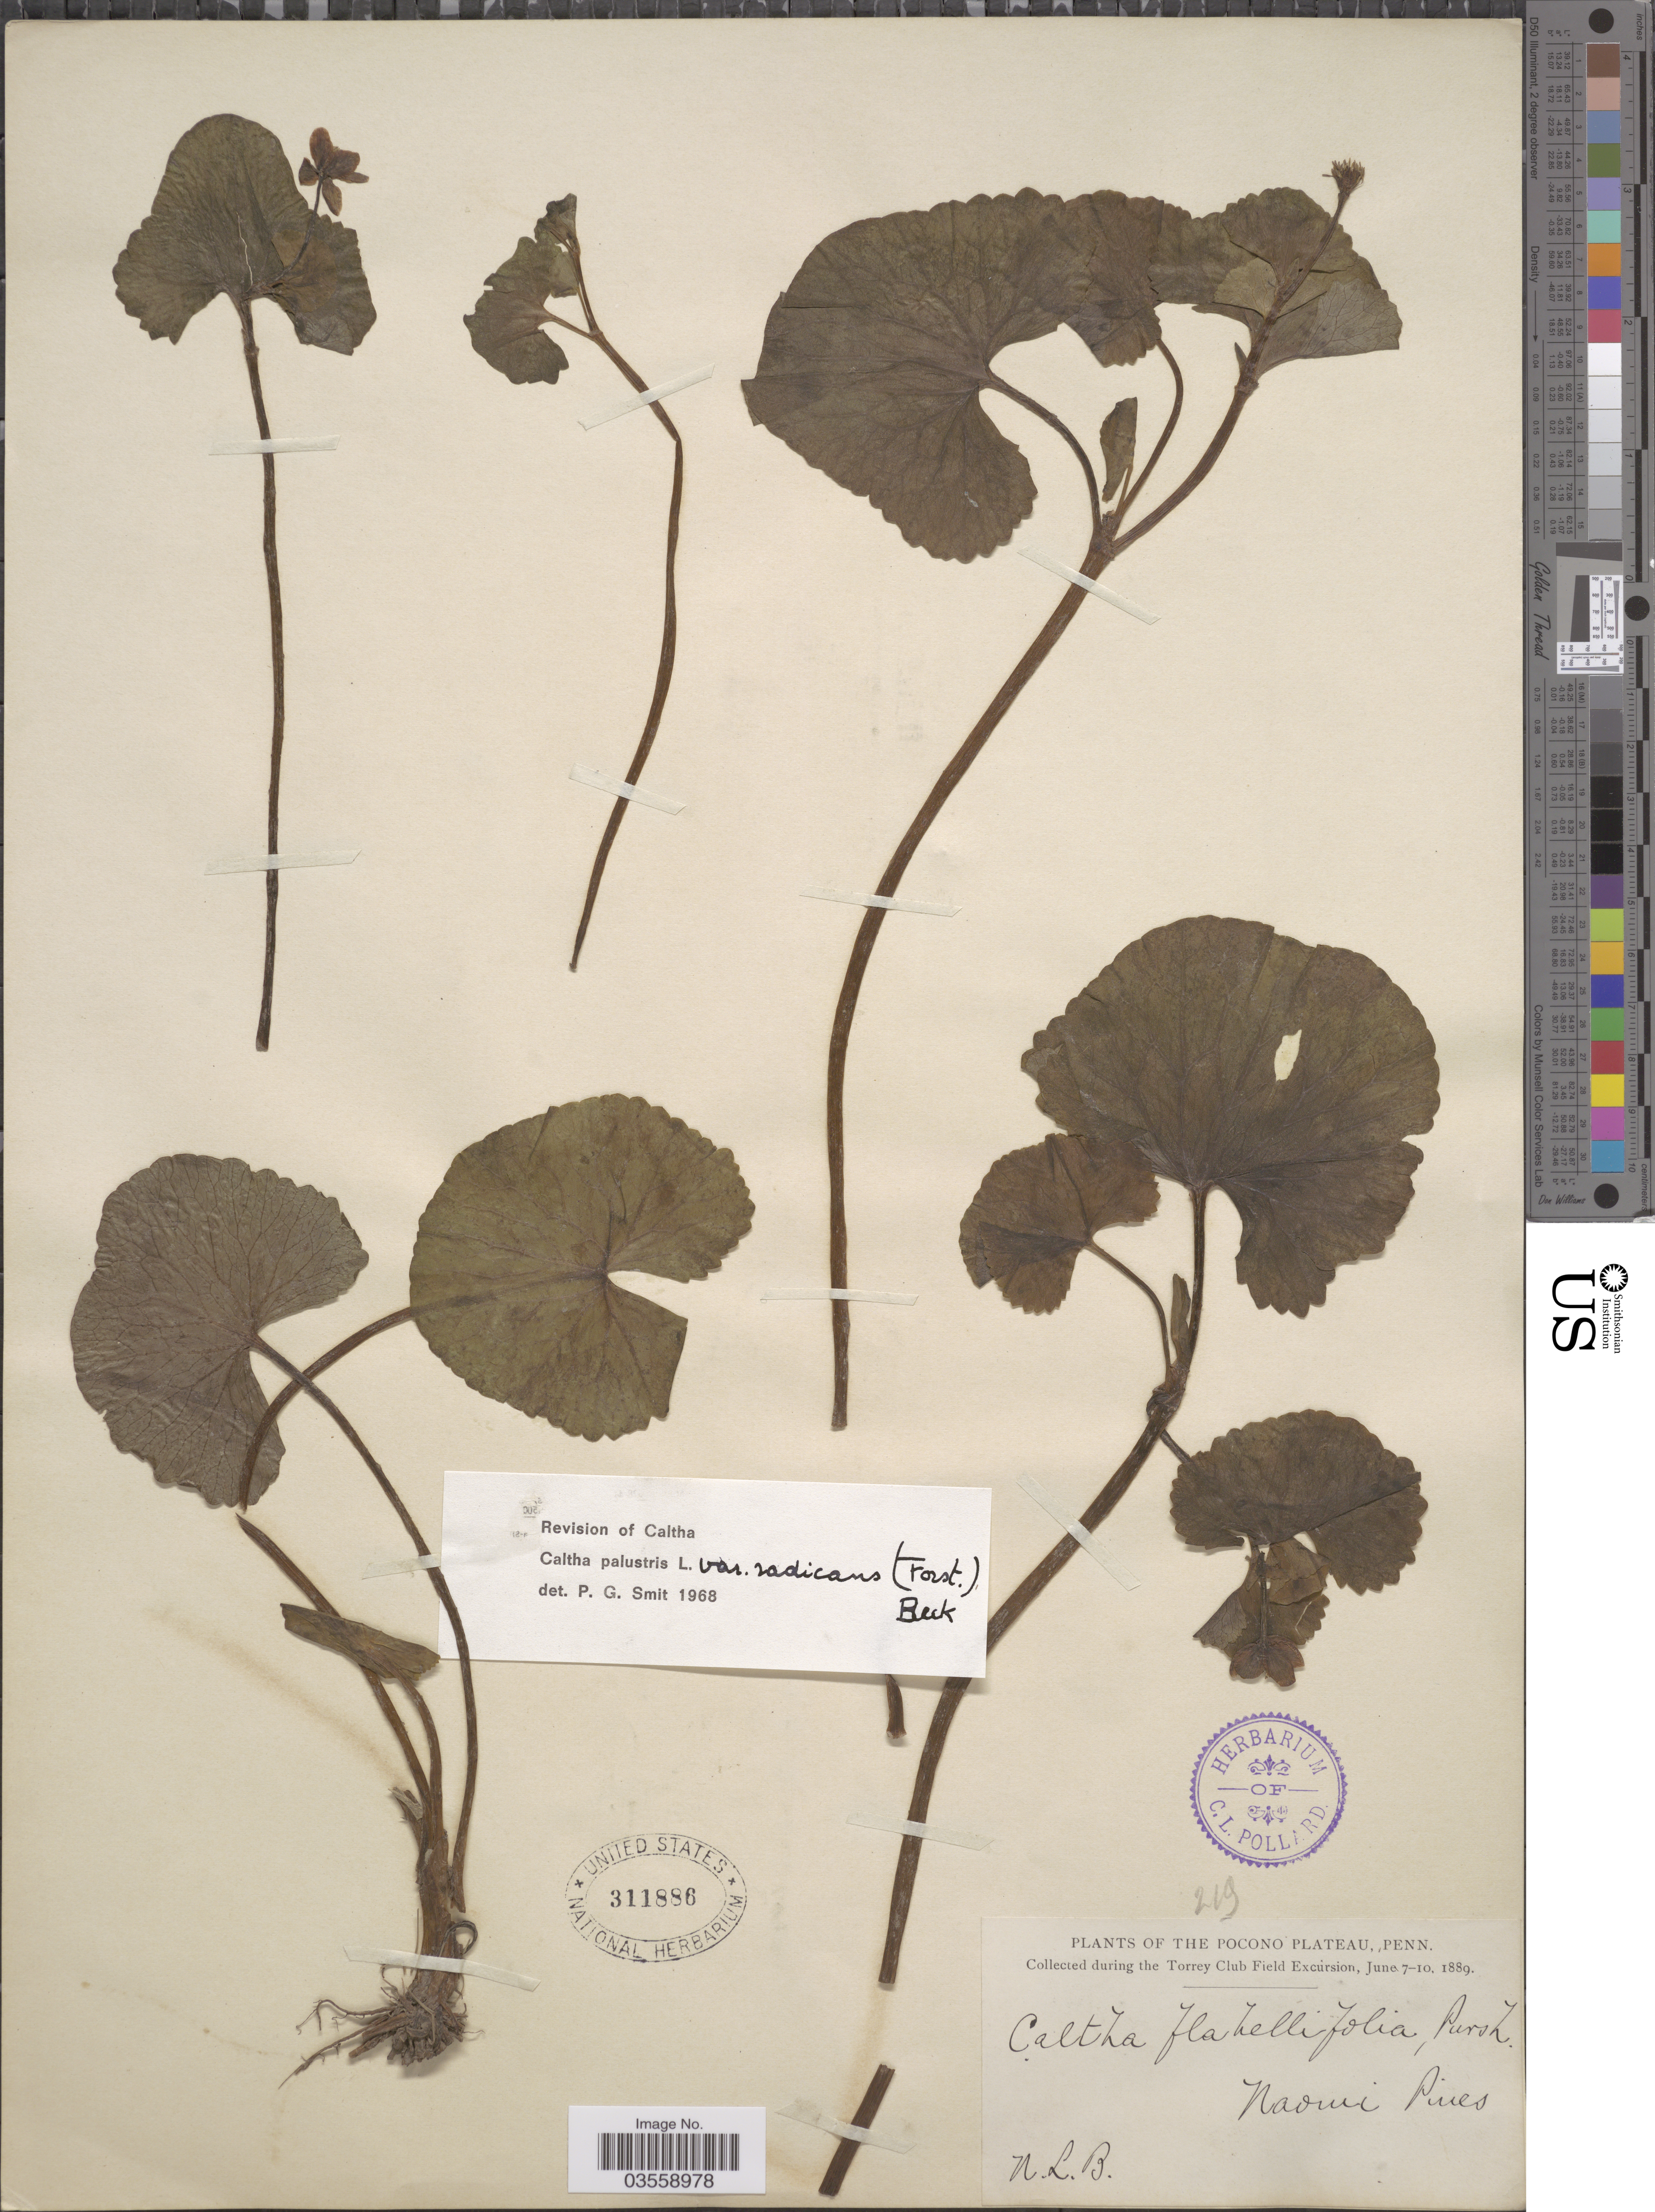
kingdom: Plantae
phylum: Tracheophyta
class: Magnoliopsida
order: Ranunculales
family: Ranunculaceae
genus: Caltha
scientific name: Caltha palustris var. radicans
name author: (T.F. Forst) Beck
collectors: N. L. B.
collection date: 1889-06-07/1889-06-10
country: United States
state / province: Pennsylvania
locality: The Pocono Plateau. Naomi Pines.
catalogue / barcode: US 311886